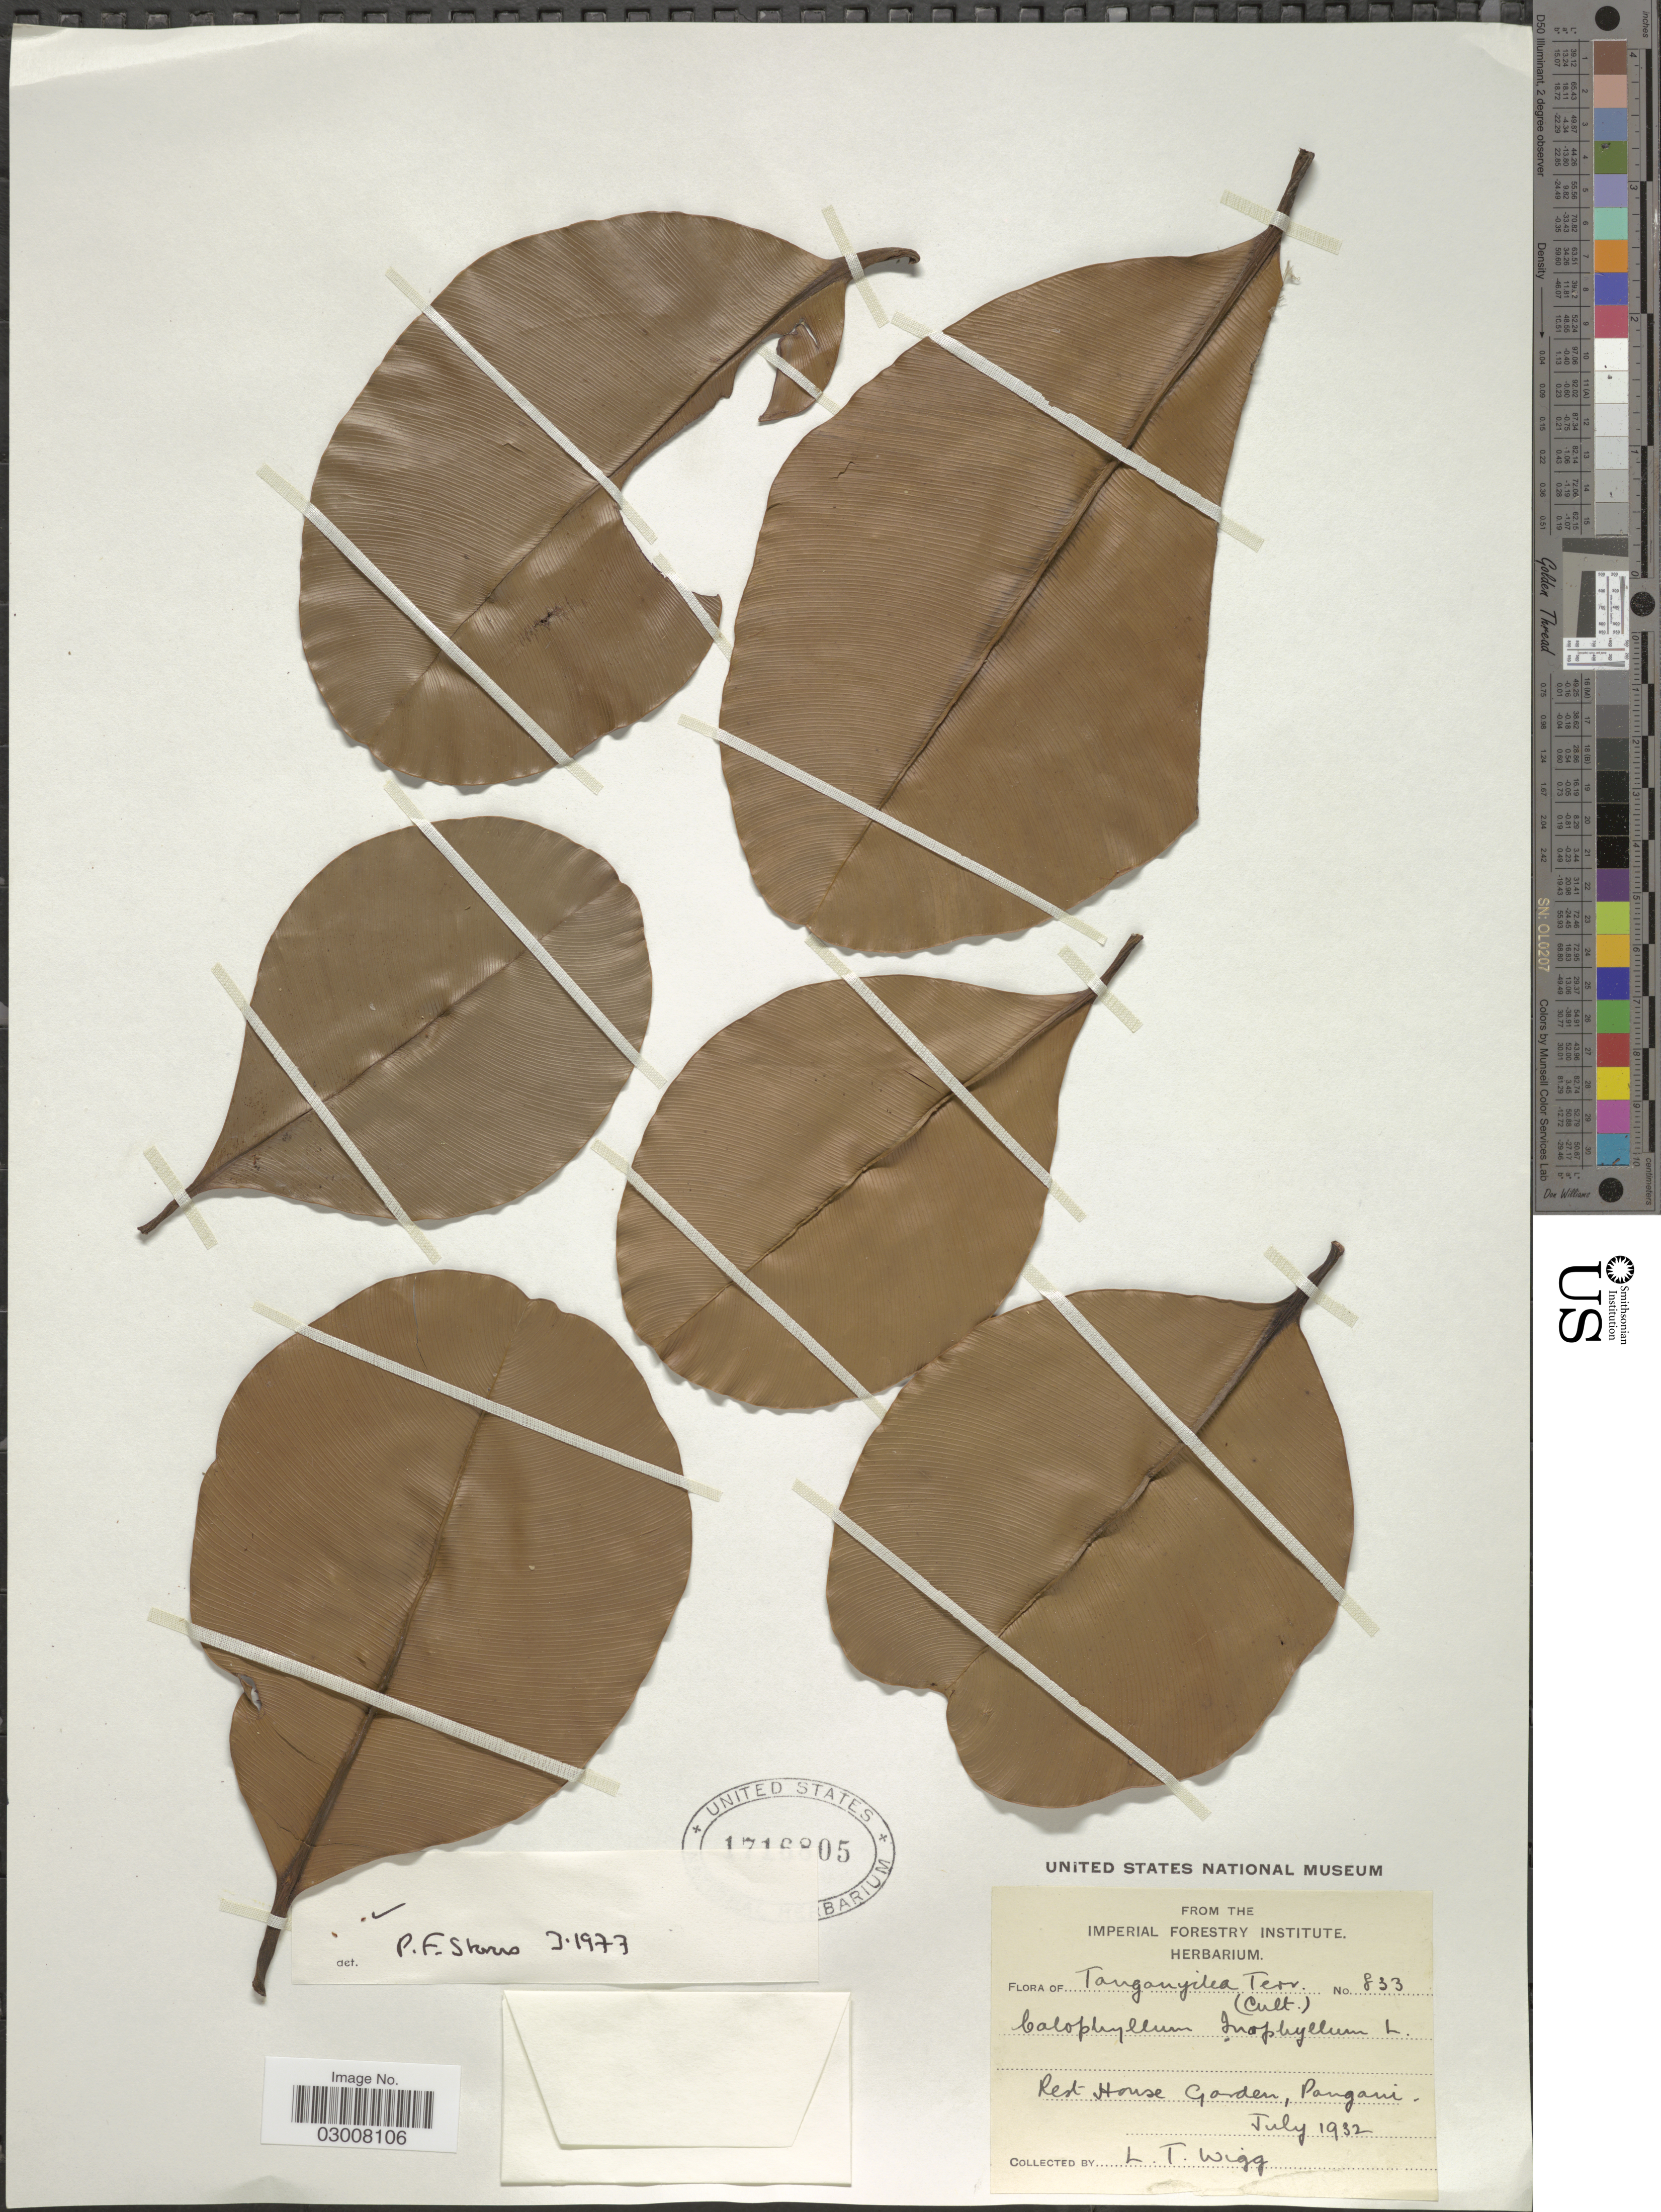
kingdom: Plantae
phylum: Tracheophyta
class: Magnoliopsida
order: Malpighiales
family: Calophyllaceae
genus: Calophyllum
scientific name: Calophyllum inophyllum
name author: L.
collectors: L. Wigg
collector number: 833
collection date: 1932-07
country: Tanzania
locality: Tanganyika Terr., Rest House Garden, Pangani.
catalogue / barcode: US 1716805